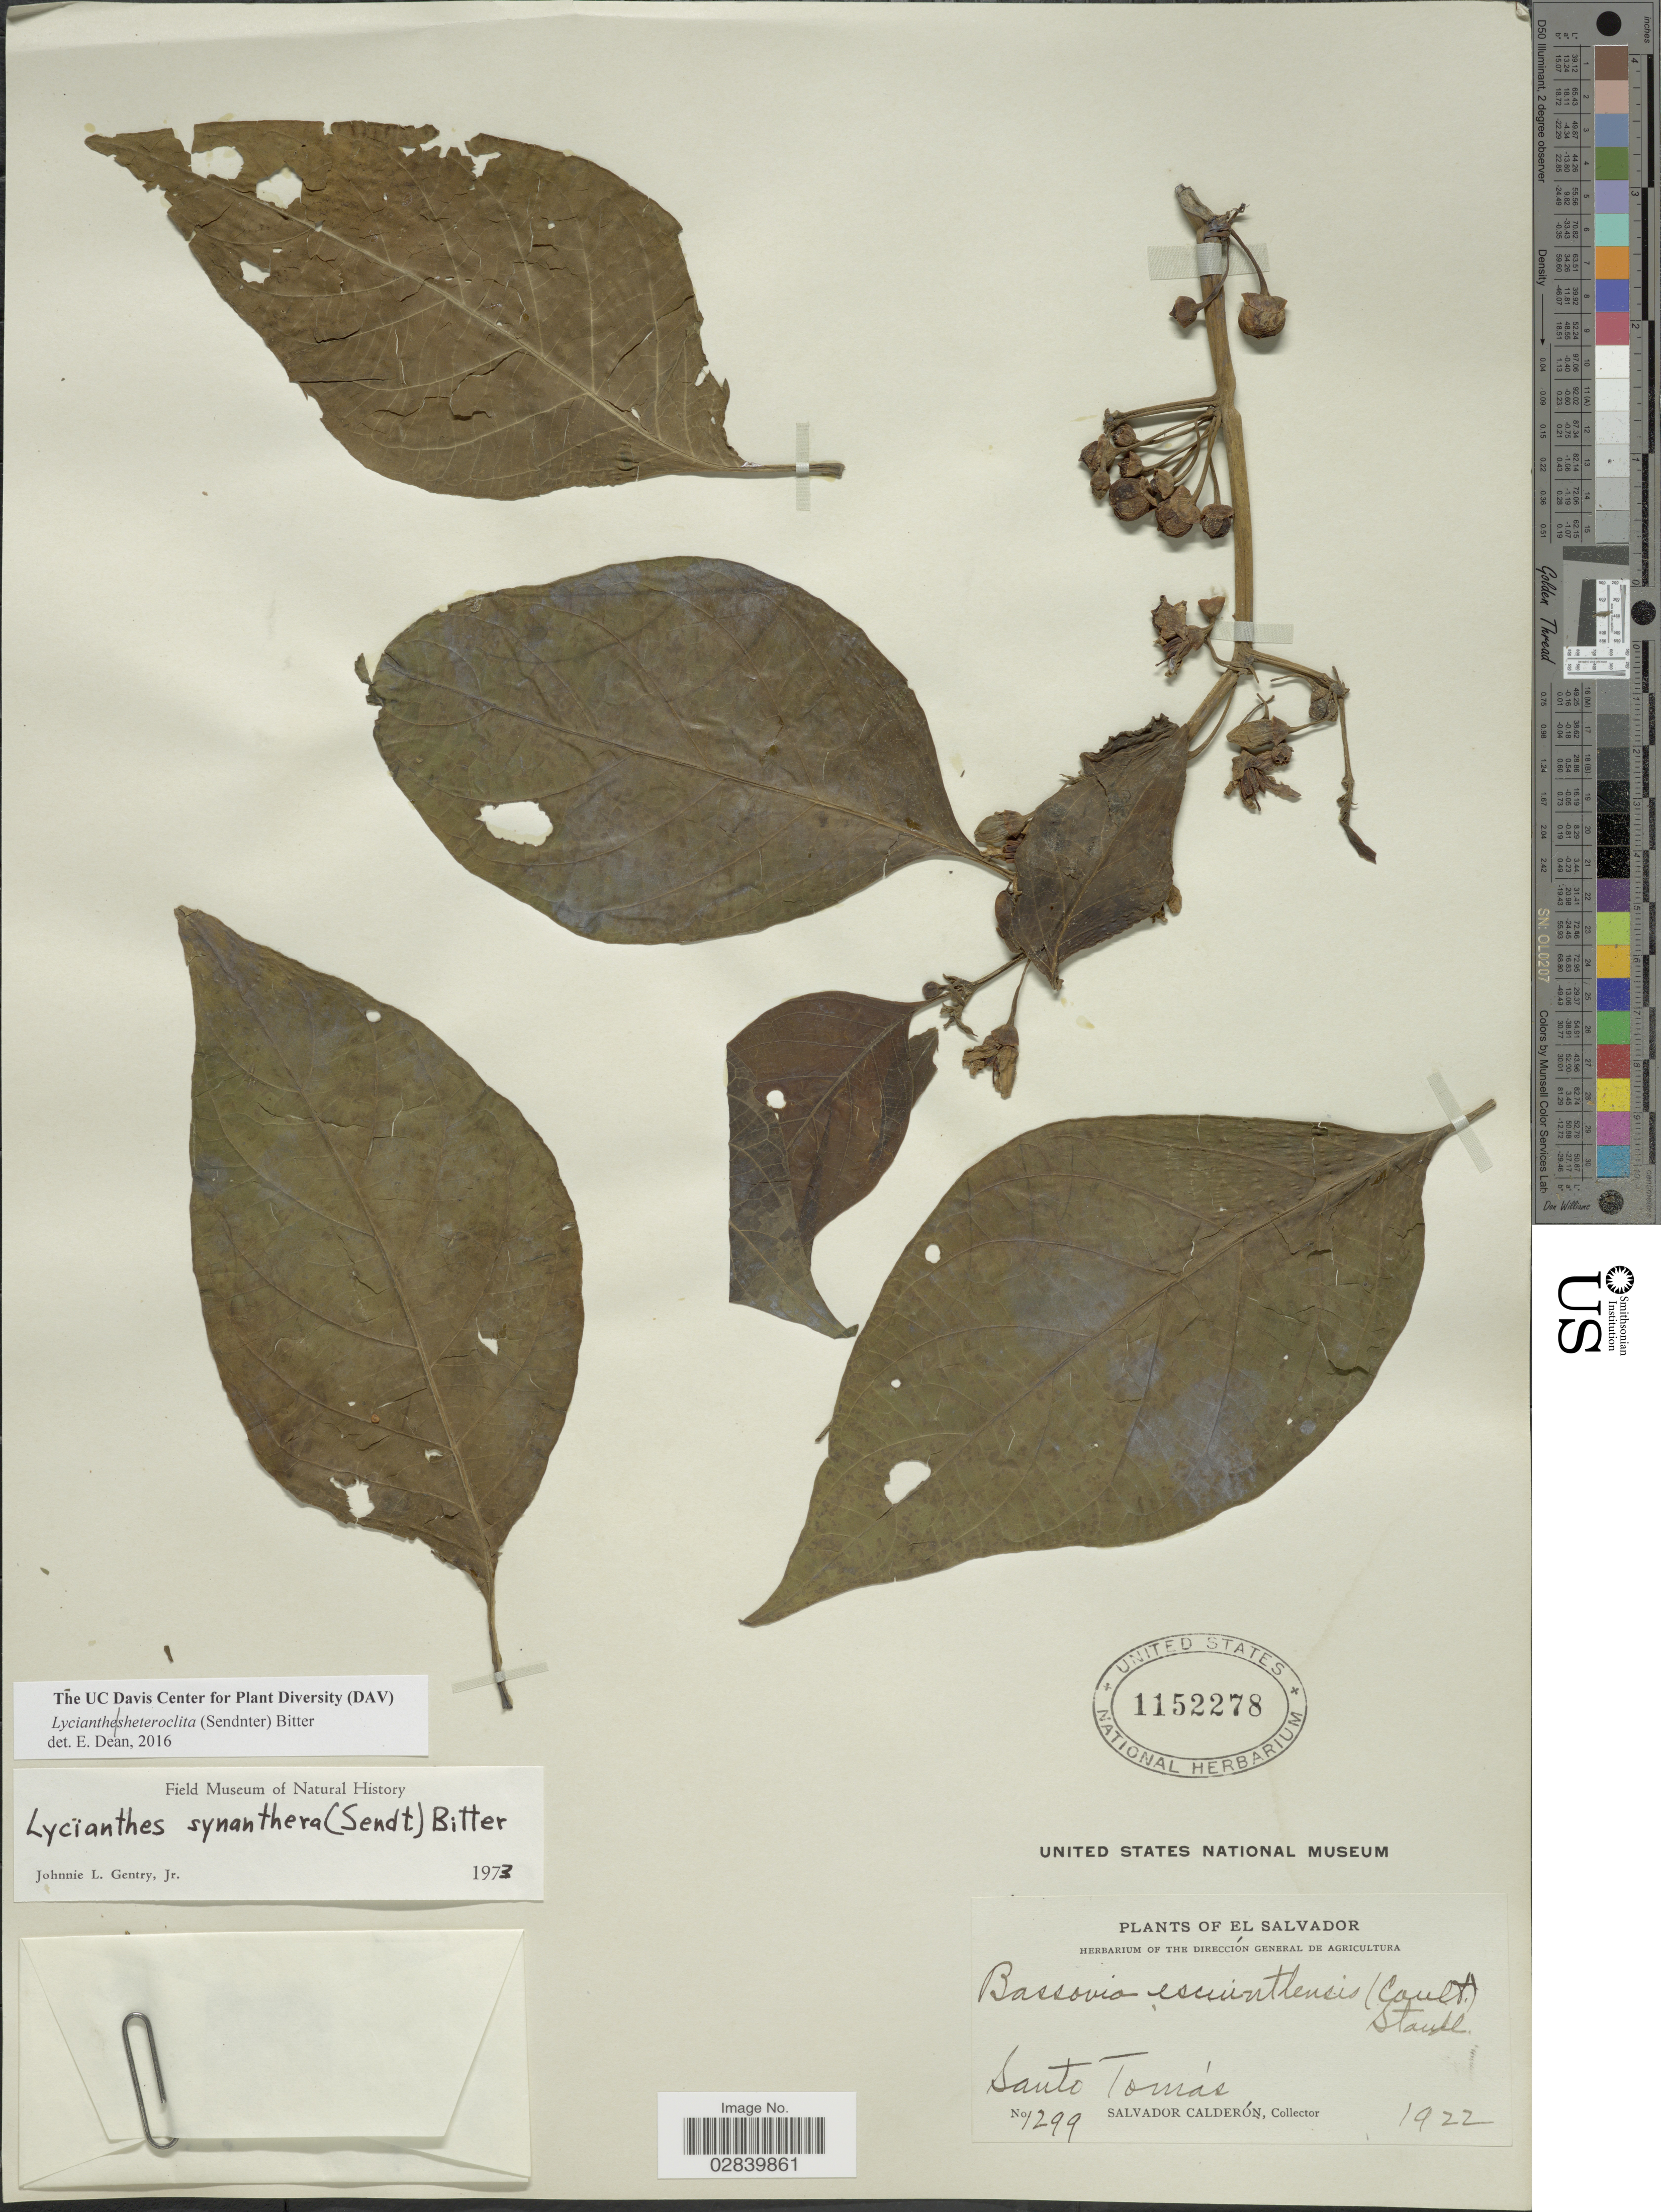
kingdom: Plantae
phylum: Tracheophyta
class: Magnoliopsida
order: Solanales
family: Solanaceae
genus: Lycianthes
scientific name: Lycianthes heteroclita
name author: (Sendtn.) Bitter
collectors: S. Calderón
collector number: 1299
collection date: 1922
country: El Salvador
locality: Santo Tomás.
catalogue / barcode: US 1152278